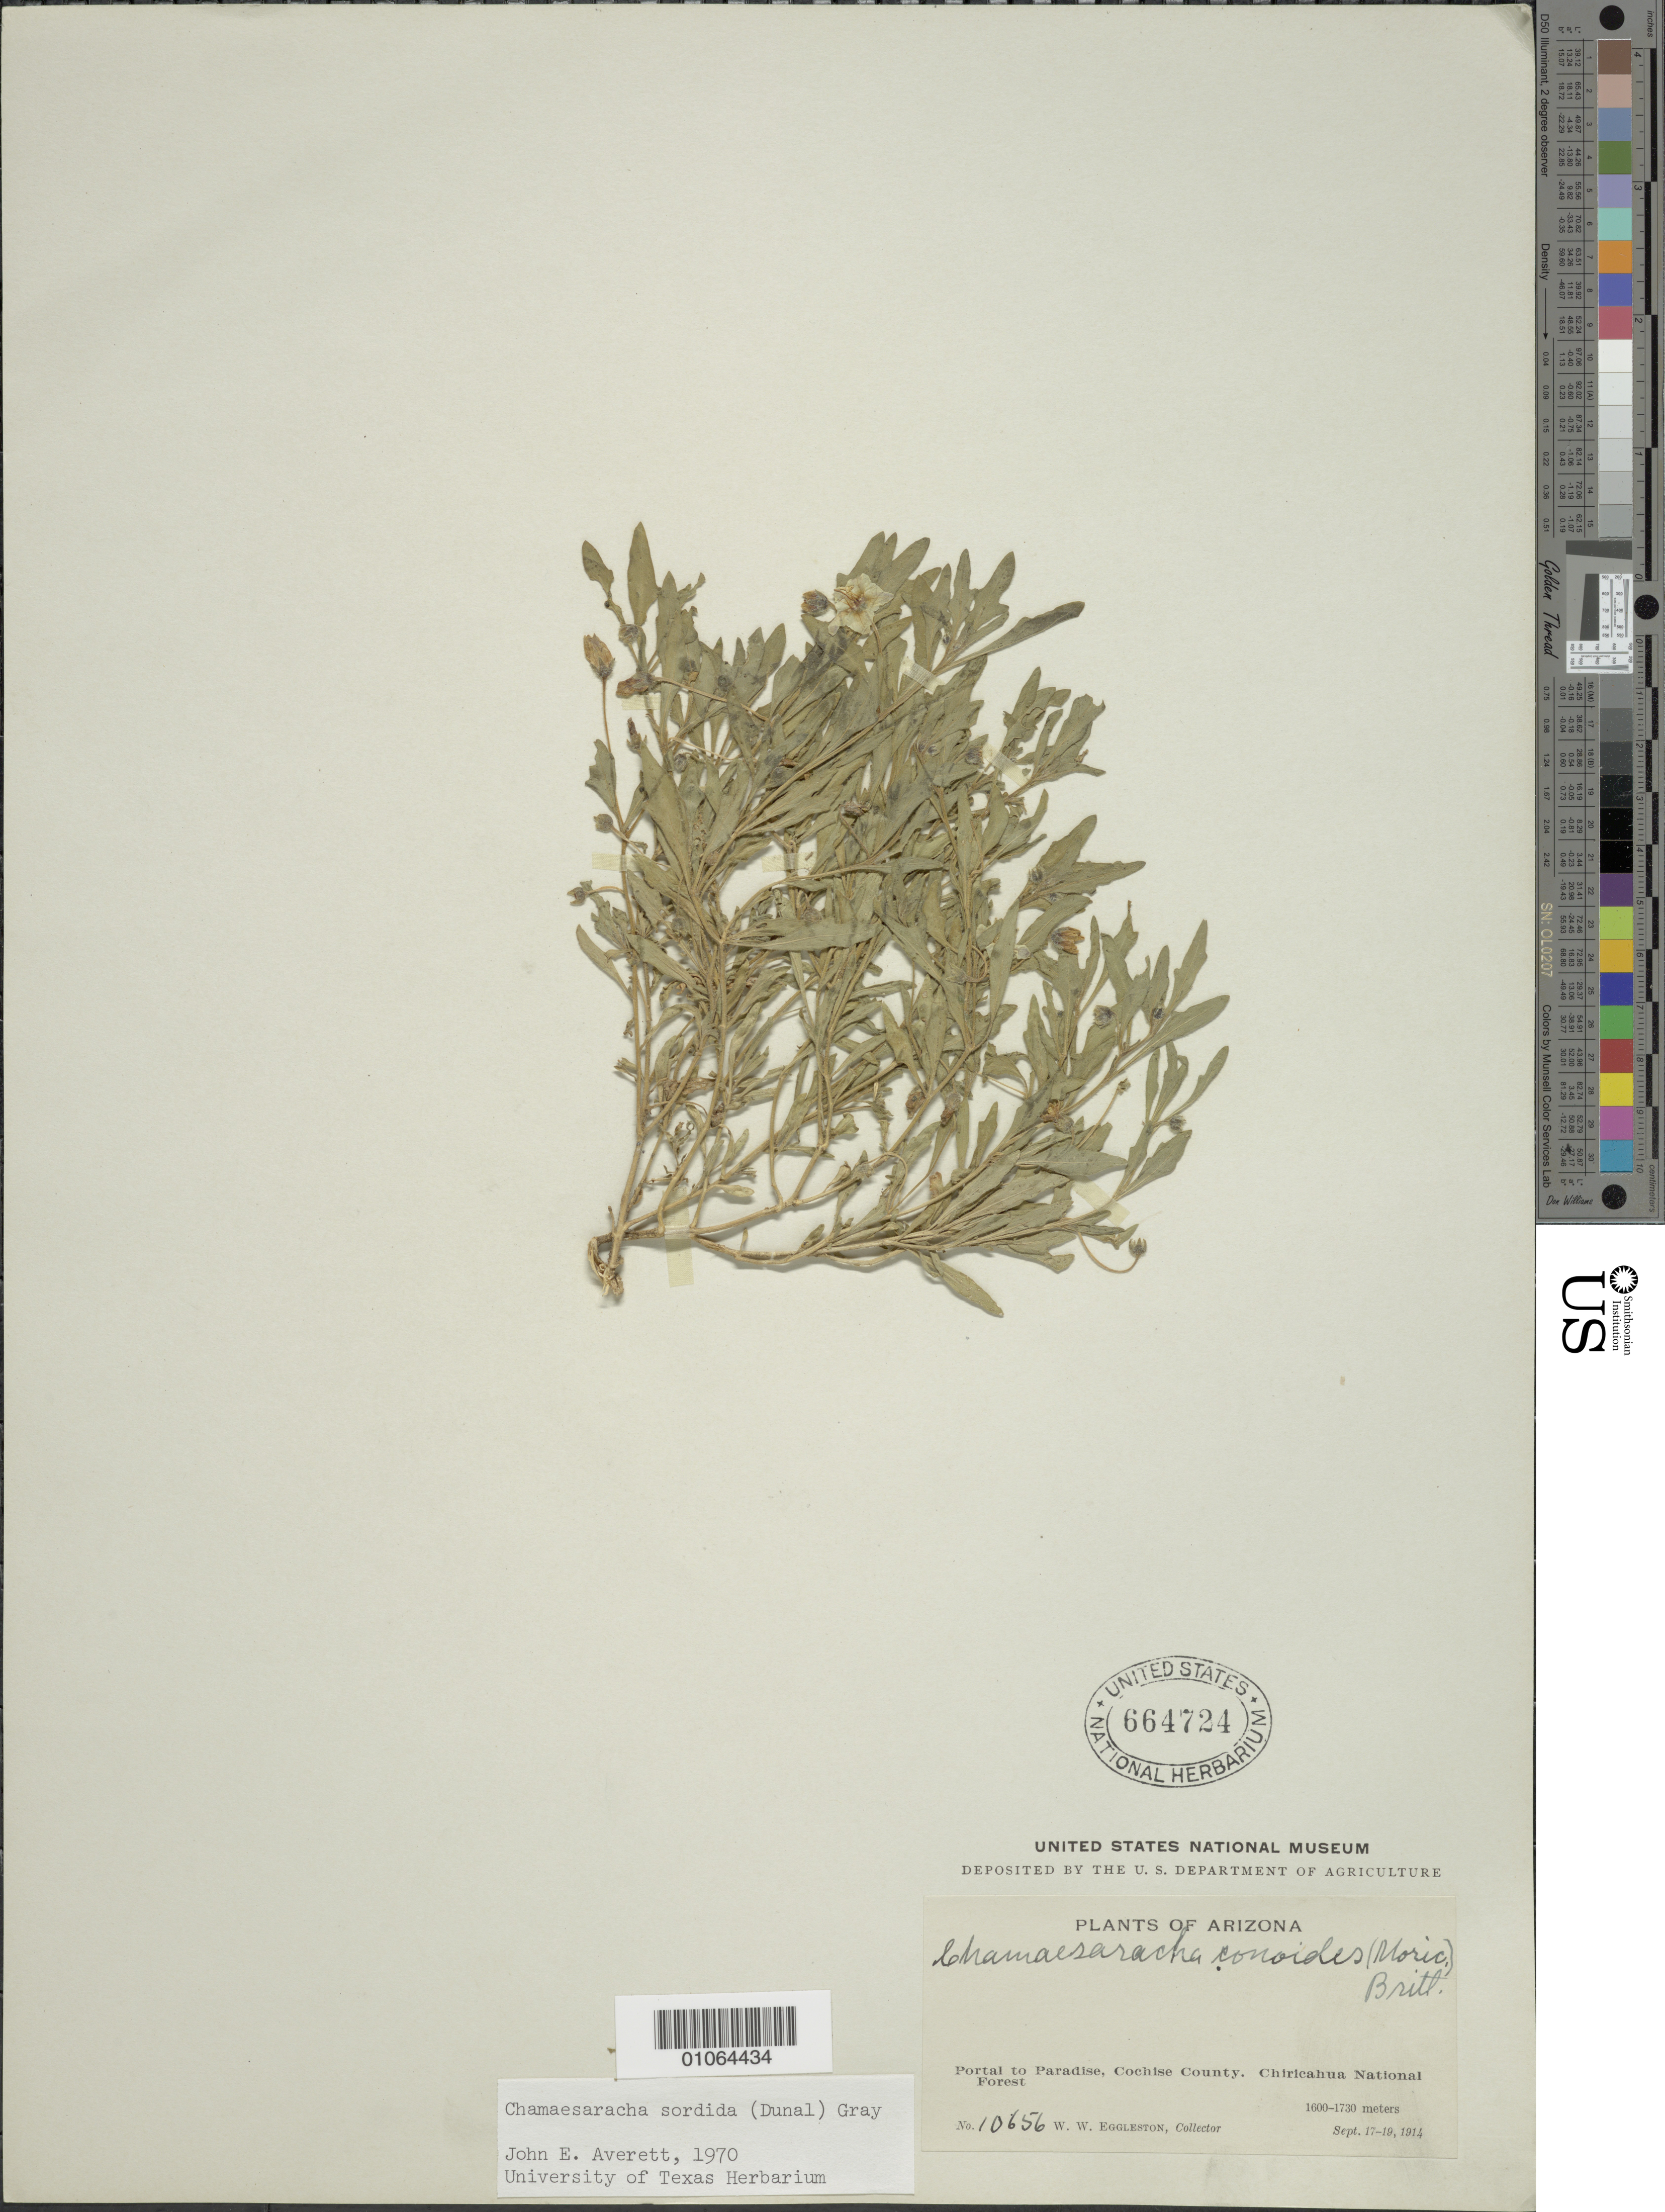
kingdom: Plantae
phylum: Tracheophyta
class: Magnoliopsida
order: Solanales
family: Solanaceae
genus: Chamaesaracha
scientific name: Chamaesaracha sordida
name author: (Dunal) S.F. Gray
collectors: W. W. Eggleston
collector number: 10656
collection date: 1914-09-17/1914-09-19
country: United States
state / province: Arizona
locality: Portal to Paradise, Cochise County, Chiricahua National Forest.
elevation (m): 1600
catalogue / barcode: US 664724